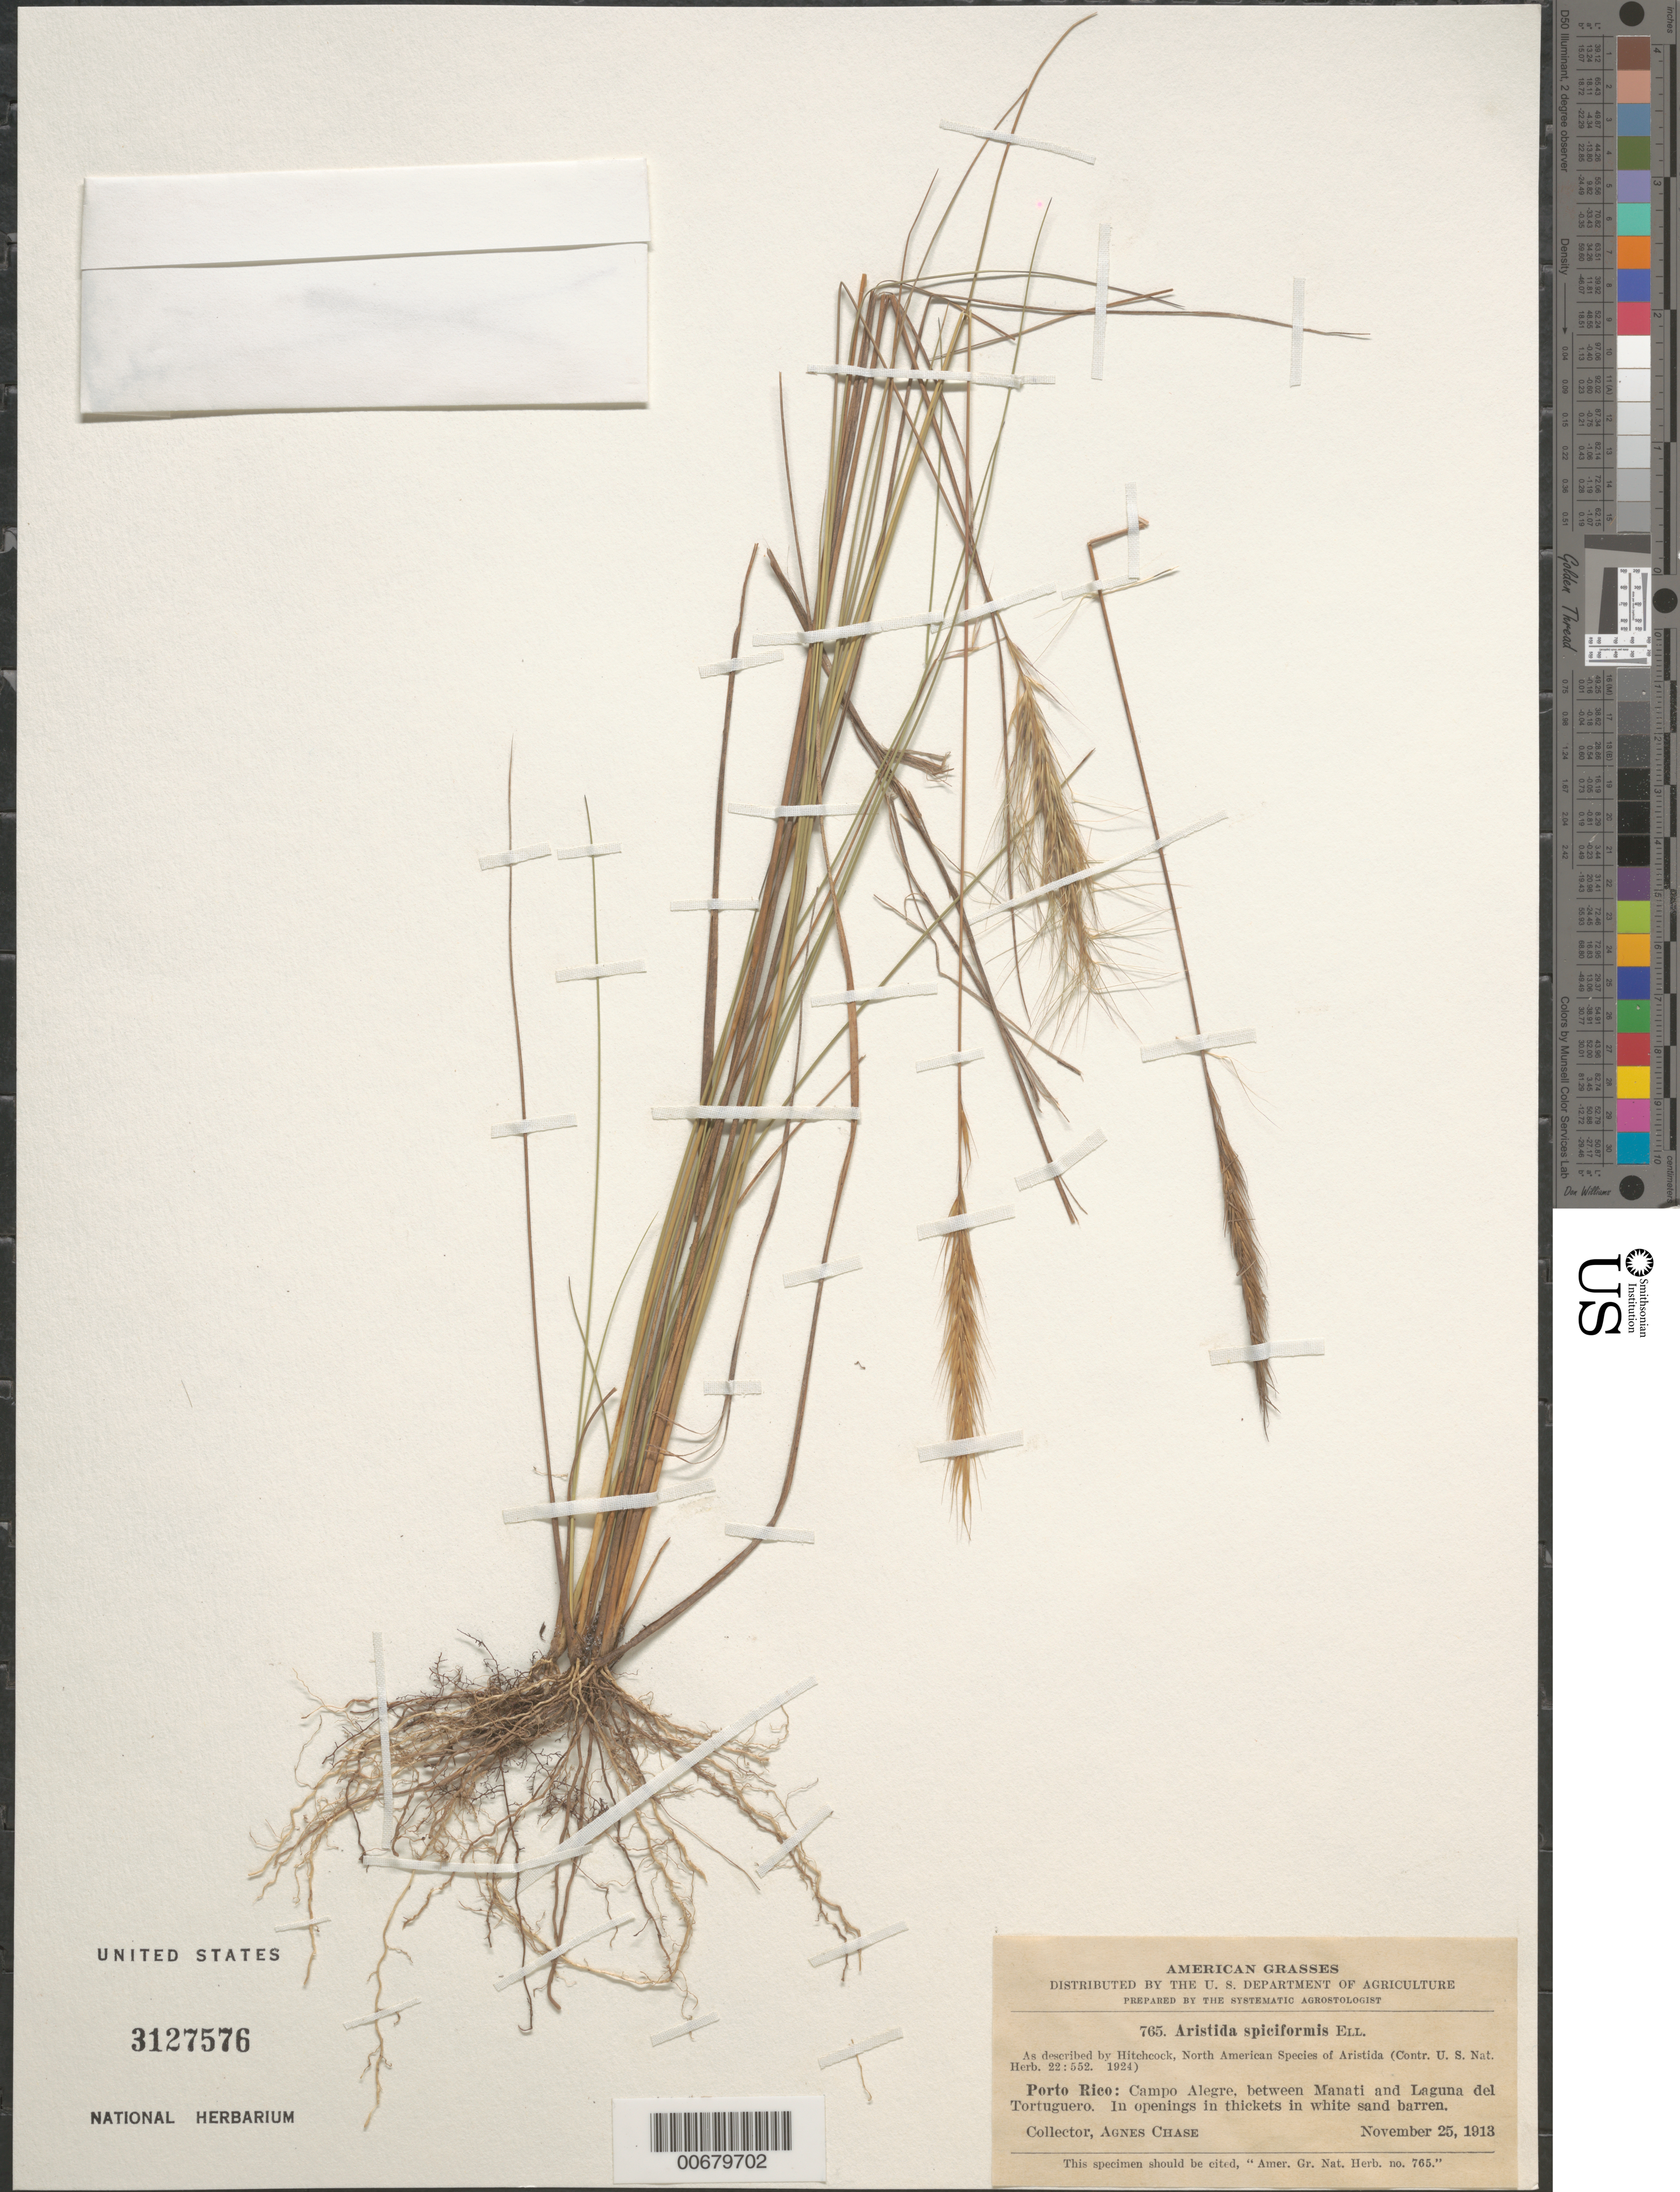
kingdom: Plantae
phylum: Tracheophyta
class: Liliopsida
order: Poales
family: Poaceae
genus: Aristida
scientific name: Aristida spiciformis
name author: Elliott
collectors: A. Chase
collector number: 765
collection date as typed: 25 Nov 1913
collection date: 1913-11-25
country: Puerto Rico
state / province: Manatí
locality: Campo Alegre, btw. Manati and Laguna del Tortuguero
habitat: In openings in thickets in white sand barren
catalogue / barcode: US 3127576